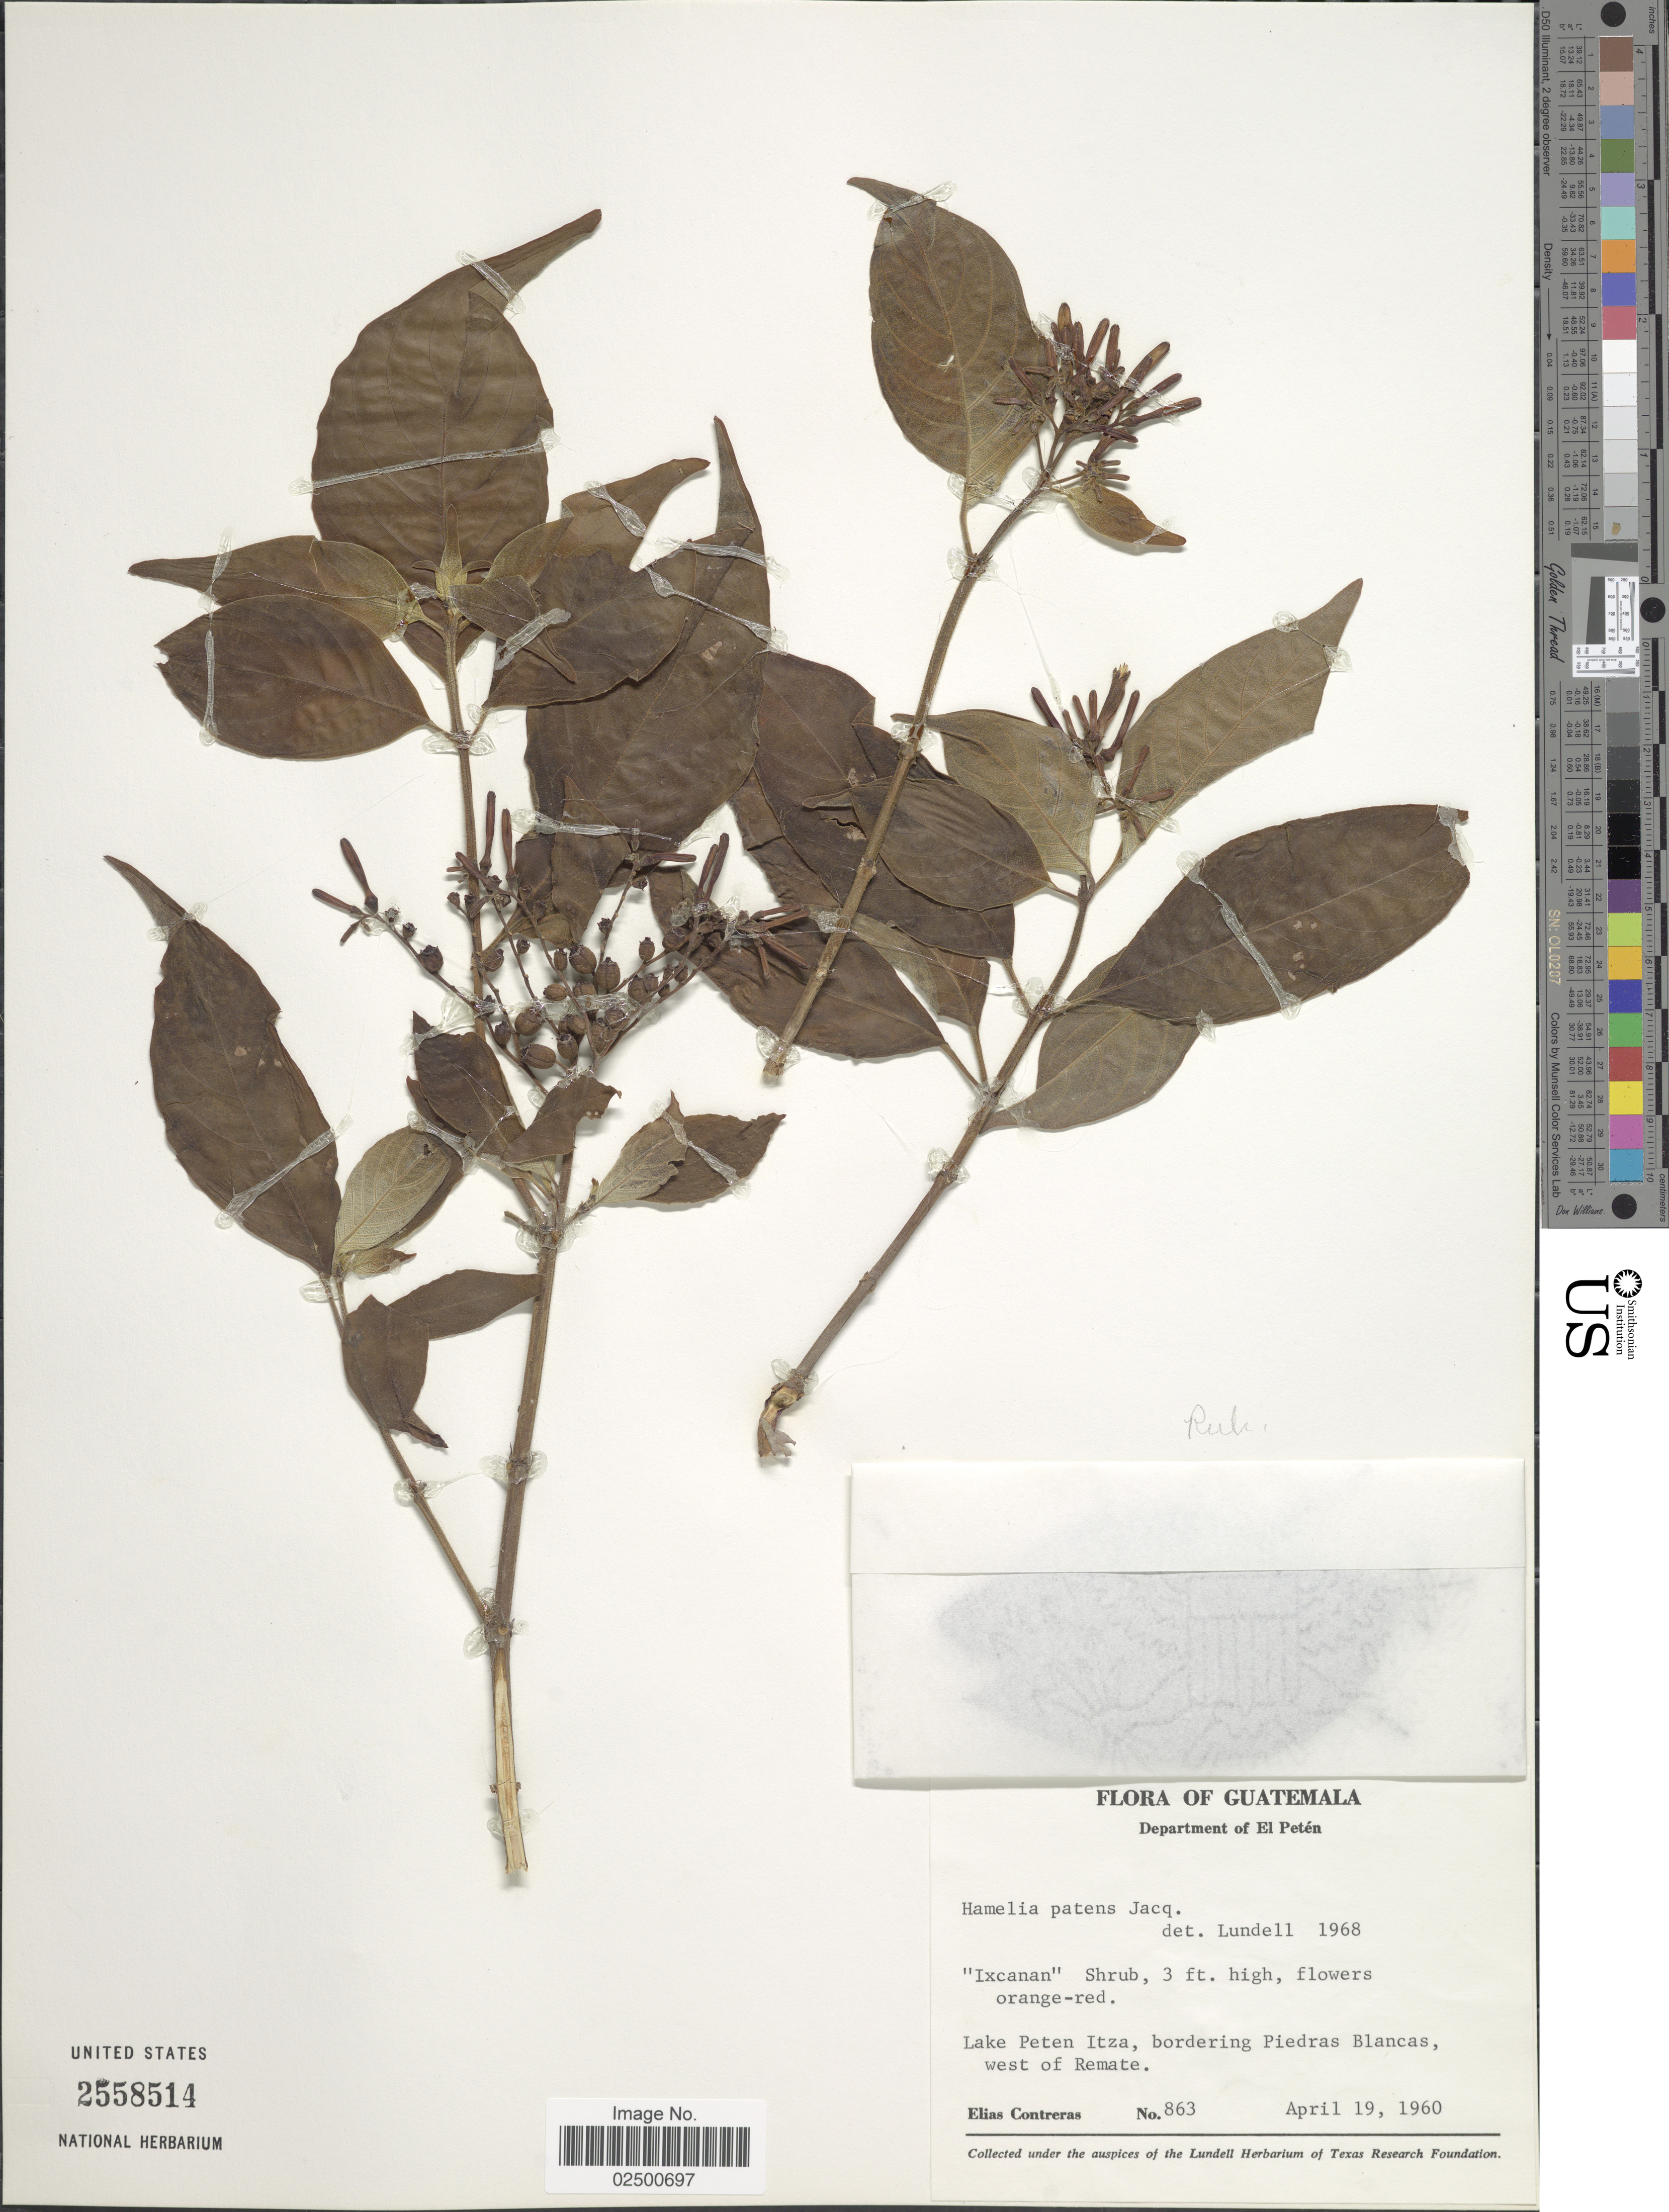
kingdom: Plantae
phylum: Tracheophyta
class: Magnoliopsida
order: Gentianales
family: Rubiaceae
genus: Hamelia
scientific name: Hamelia patens var. patens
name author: Jacq.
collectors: E. Contreras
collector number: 863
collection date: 1960-04-19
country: Guatemala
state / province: El Petén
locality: Department of El Peten. Lake Peten Itza, bordering Piedras Blancas, west of Remate.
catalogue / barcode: US 2558514